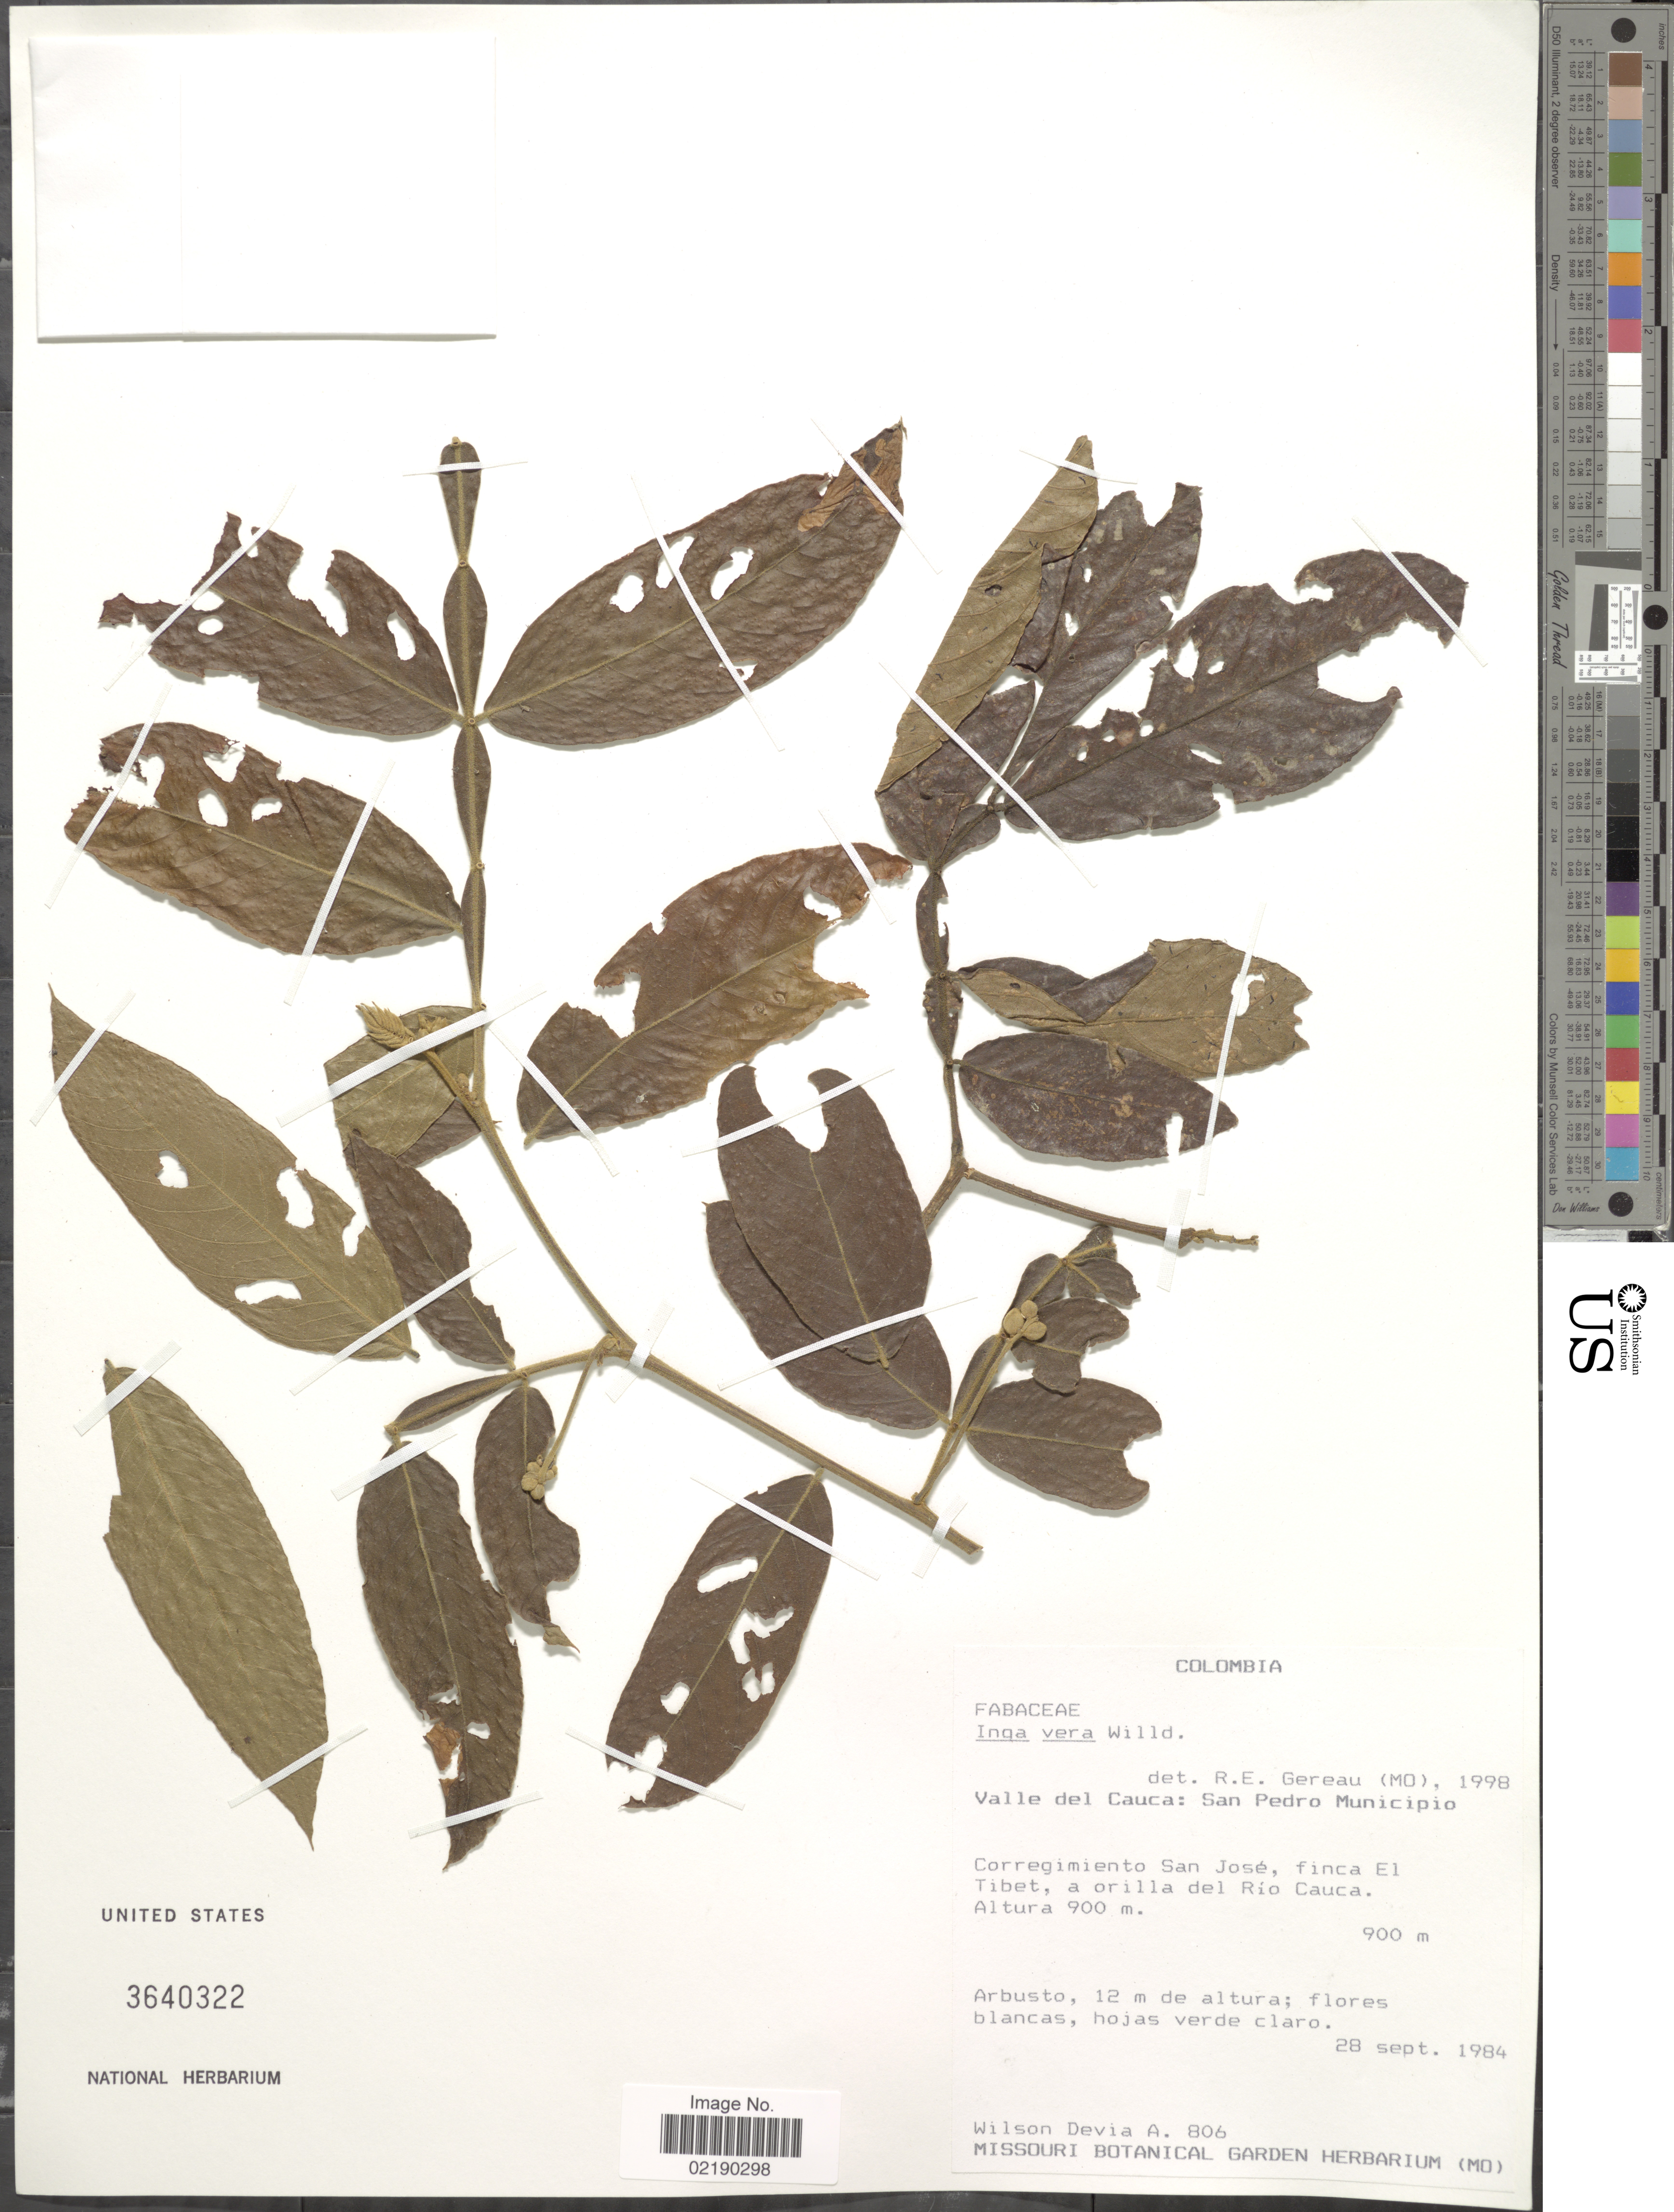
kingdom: Plantae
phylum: Tracheophyta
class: Magnoliopsida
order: Fabales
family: Fabaceae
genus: Inga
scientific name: Inga vera subsp. vera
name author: Willd.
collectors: W. Devia A.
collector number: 806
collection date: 1984-09-28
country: Colombia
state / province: Cauca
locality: Valle del Cauca: San Pedro Municipio. Corregimiento San Jose, finca El Tibet, a orilla del Rio cauca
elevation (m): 900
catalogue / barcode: US 3640322